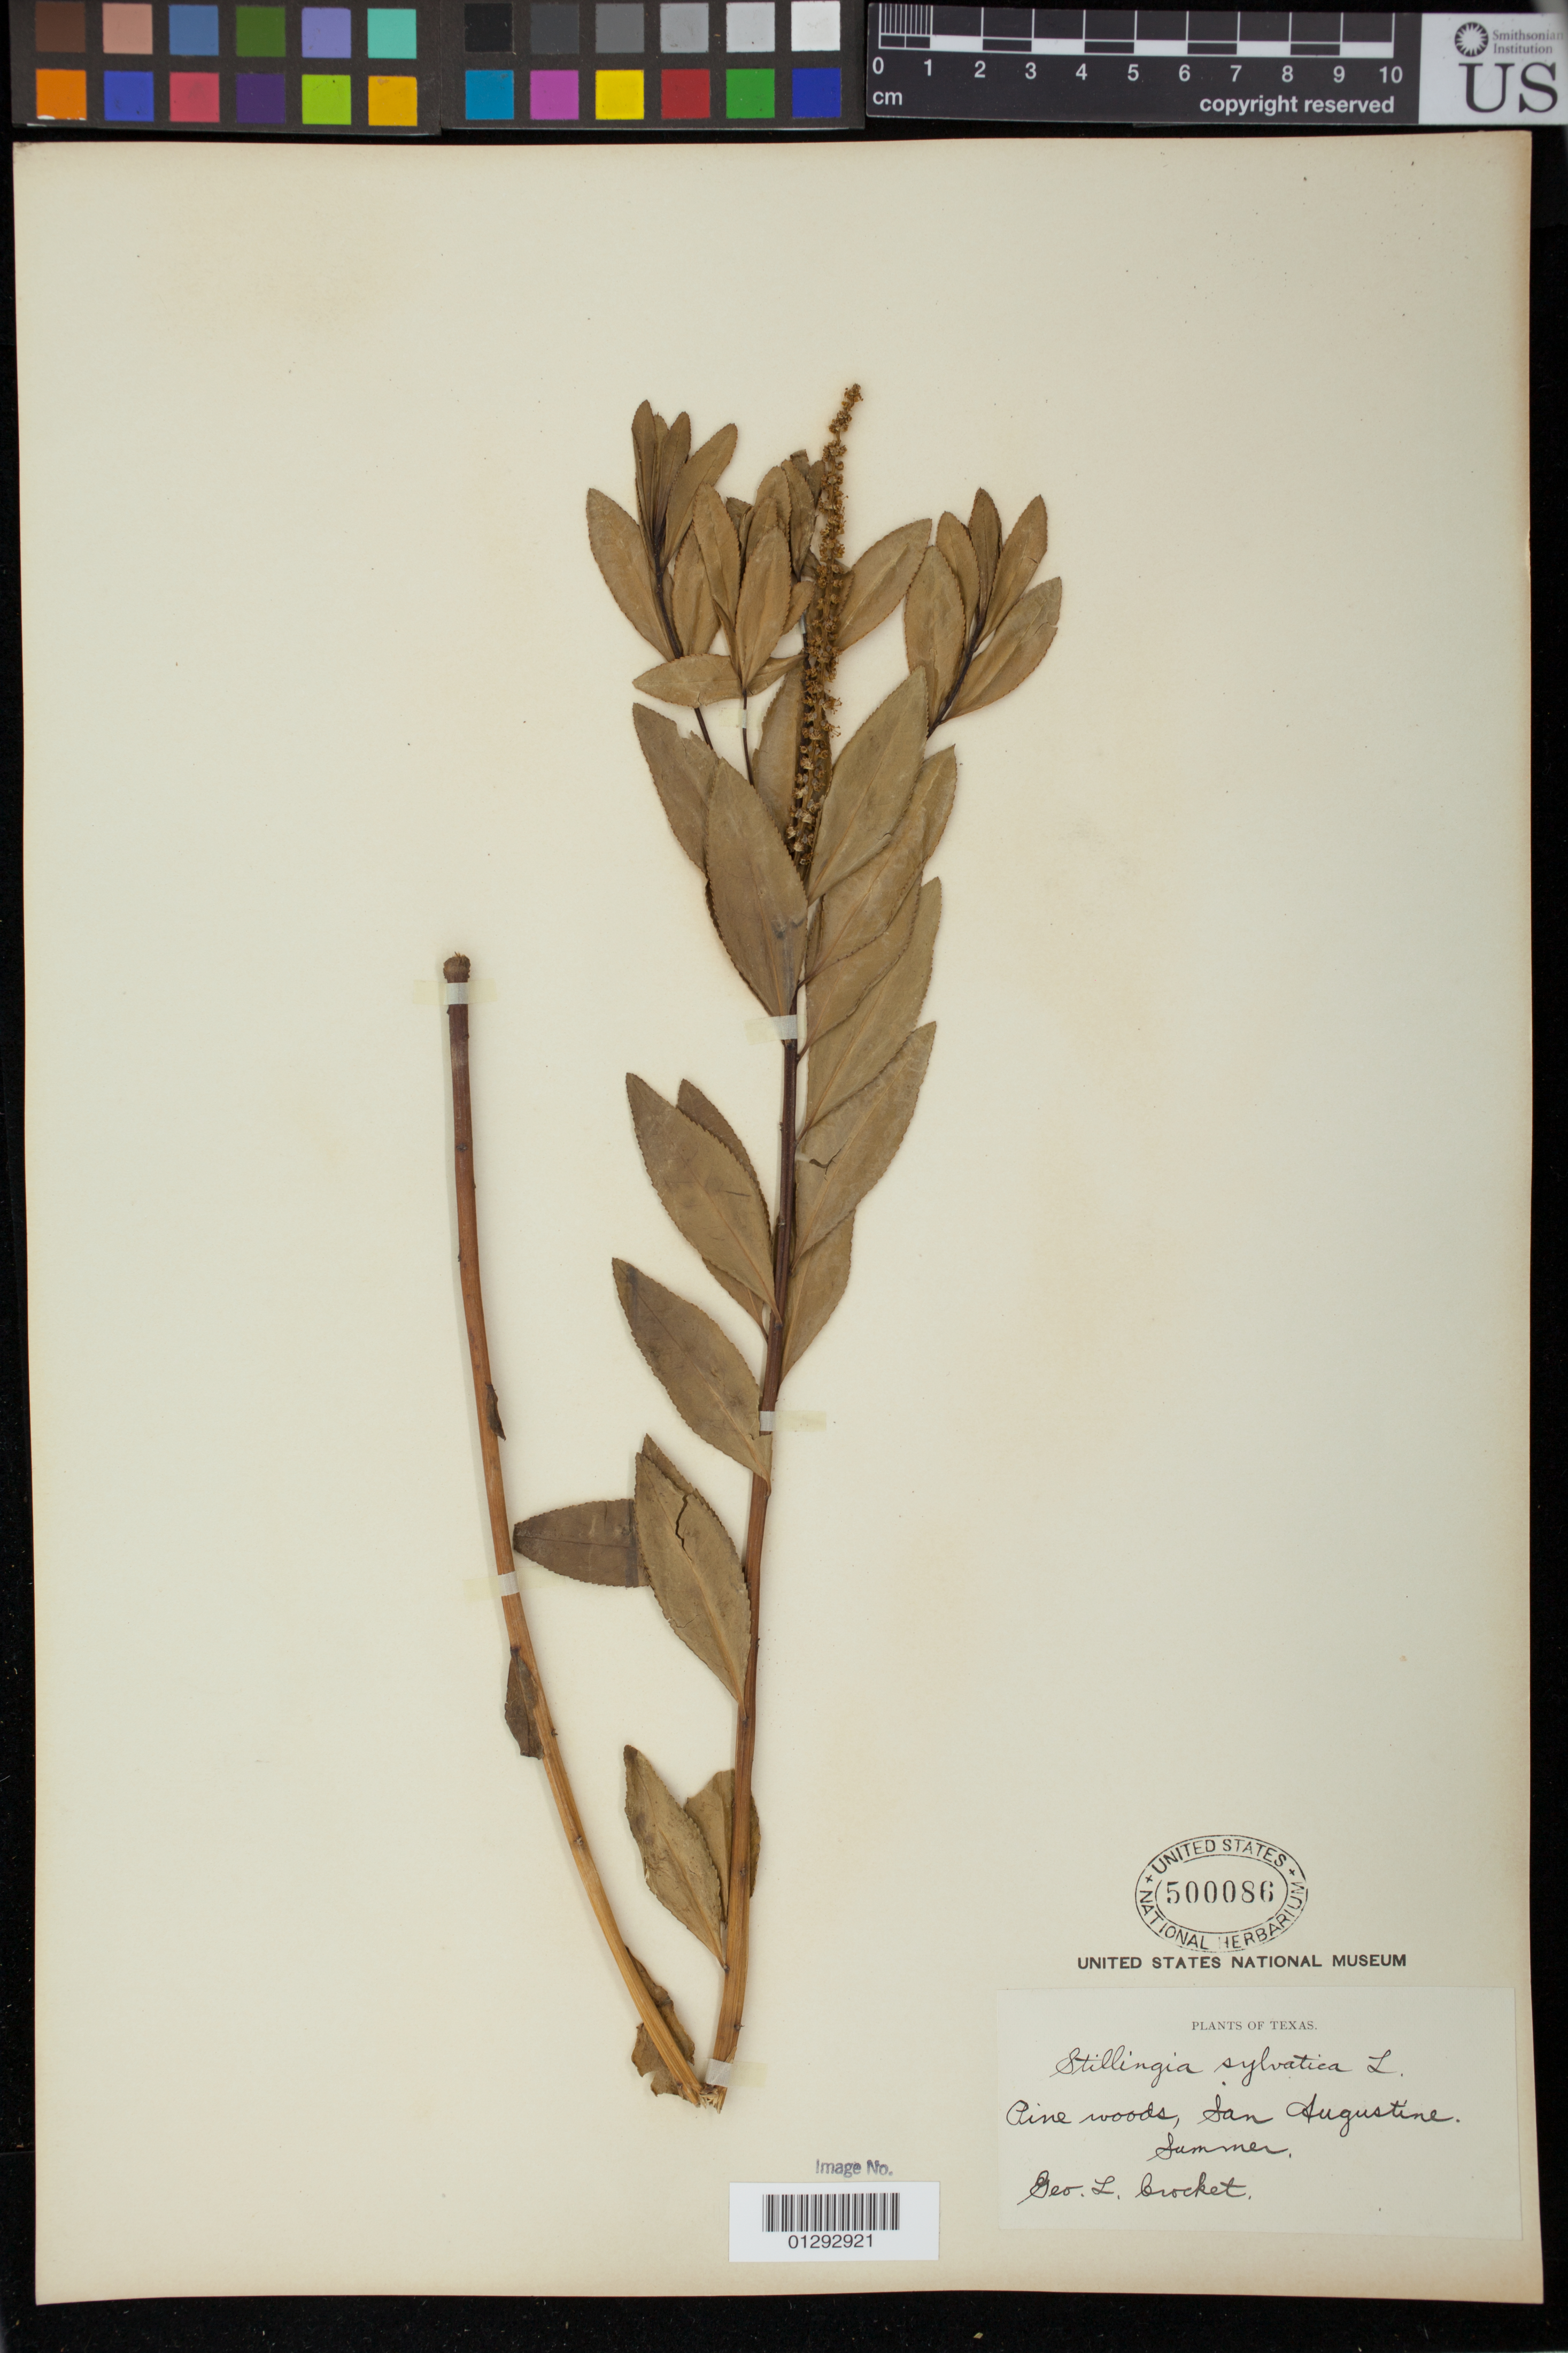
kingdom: Plantae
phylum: Tracheophyta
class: Magnoliopsida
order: Malpighiales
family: Euphorbiaceae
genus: Stillingia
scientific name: Stillingia sylvatica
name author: L.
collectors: G. Crocket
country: United States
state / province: Texas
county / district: San Augustine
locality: San Augustine.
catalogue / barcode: US 500086